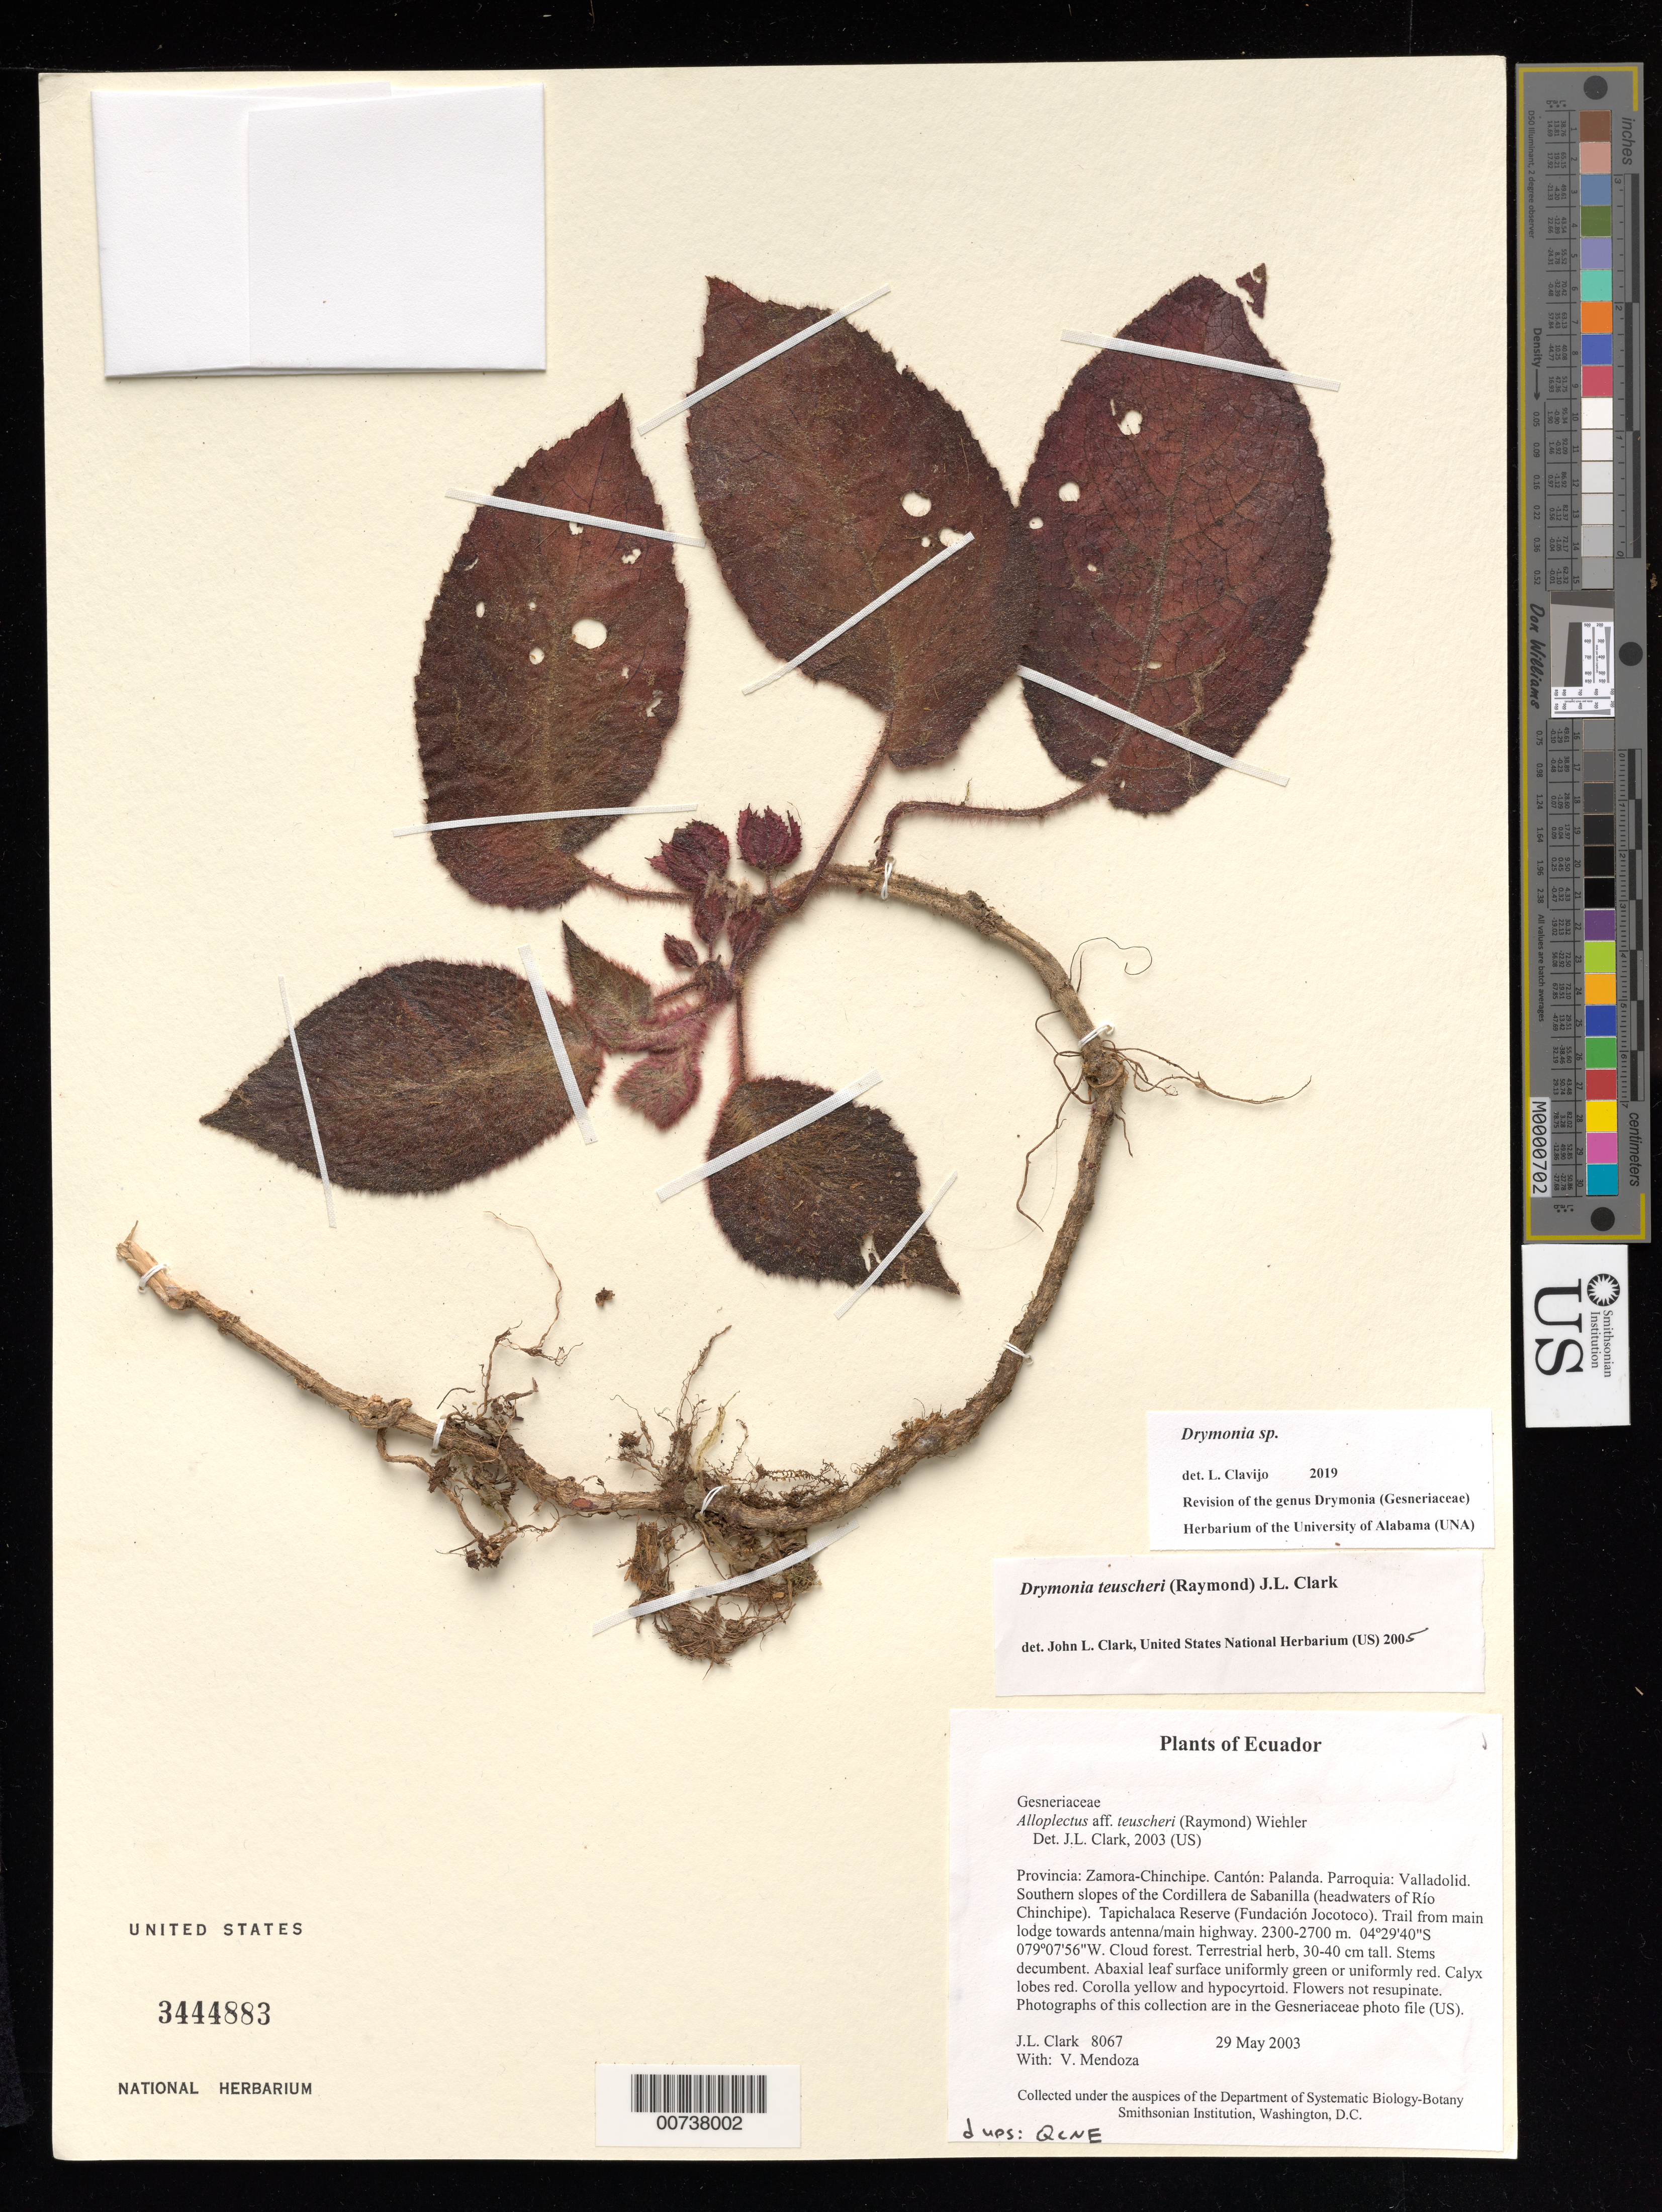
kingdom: Plantae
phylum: Tracheophyta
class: Magnoliopsida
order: Lamiales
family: Gesneriaceae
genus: Drymonia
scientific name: Drymonia teuscheri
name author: (Raymond) J.L. Clark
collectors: J. L. Clark & V. Mendoza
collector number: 8067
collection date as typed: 29 May 2003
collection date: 2003-05-29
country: Ecuador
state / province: Zamora-Chinchipe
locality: Palanda. Parroquia: Valladolid. Southern slopes of the Cordillera de Sabanilla (headwaters of Río Chinchipe). Tapichalaca Reserve (Fundación Jocotoco). Trail from main lodge towards antenna/main highway.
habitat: Cloud forest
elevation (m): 2300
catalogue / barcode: US 3444883